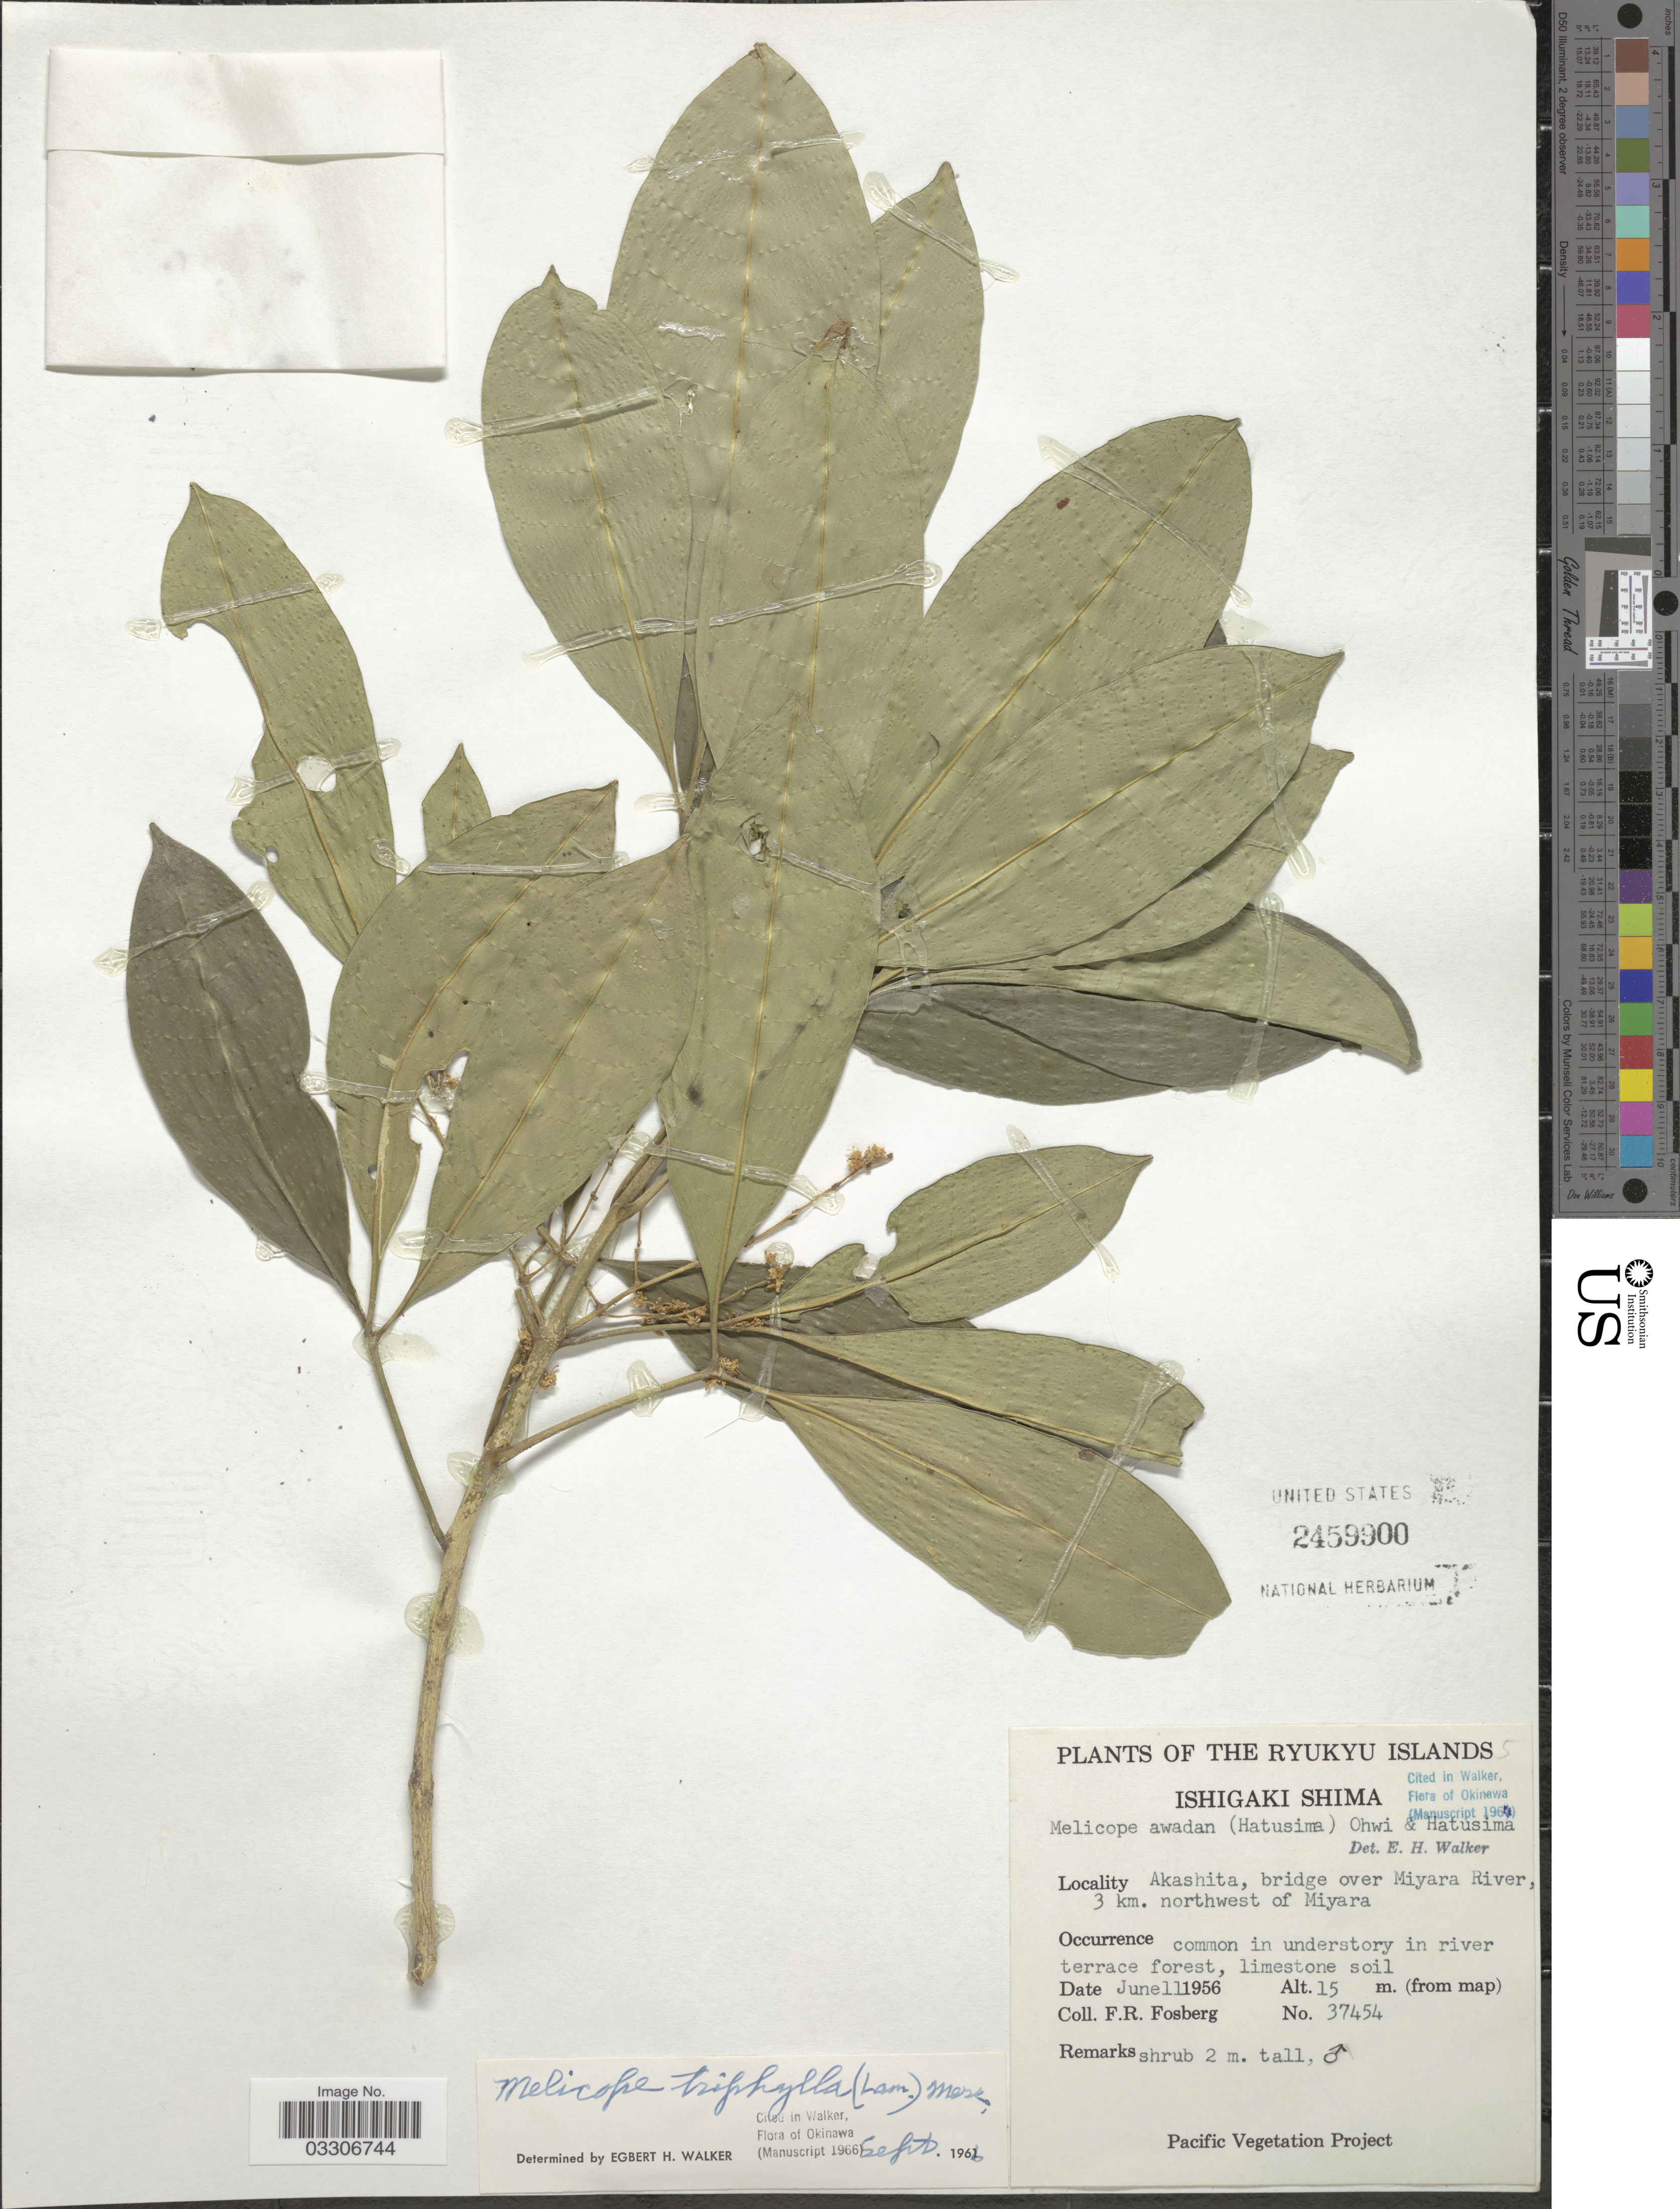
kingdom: Plantae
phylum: Tracheophyta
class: Magnoliopsida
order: Sapindales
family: Rutaceae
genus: Melicope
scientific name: Melicope triphylla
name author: (Lam.) Merr.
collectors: F. R. Fosberg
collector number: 37454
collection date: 1956-06-11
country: Japan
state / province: Okinawa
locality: Ryukyu Islands. Ishigaki Shima. Akashita, bridge over Miyara River, 3 km. northwest of Miyara.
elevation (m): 15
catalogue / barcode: US 2459900